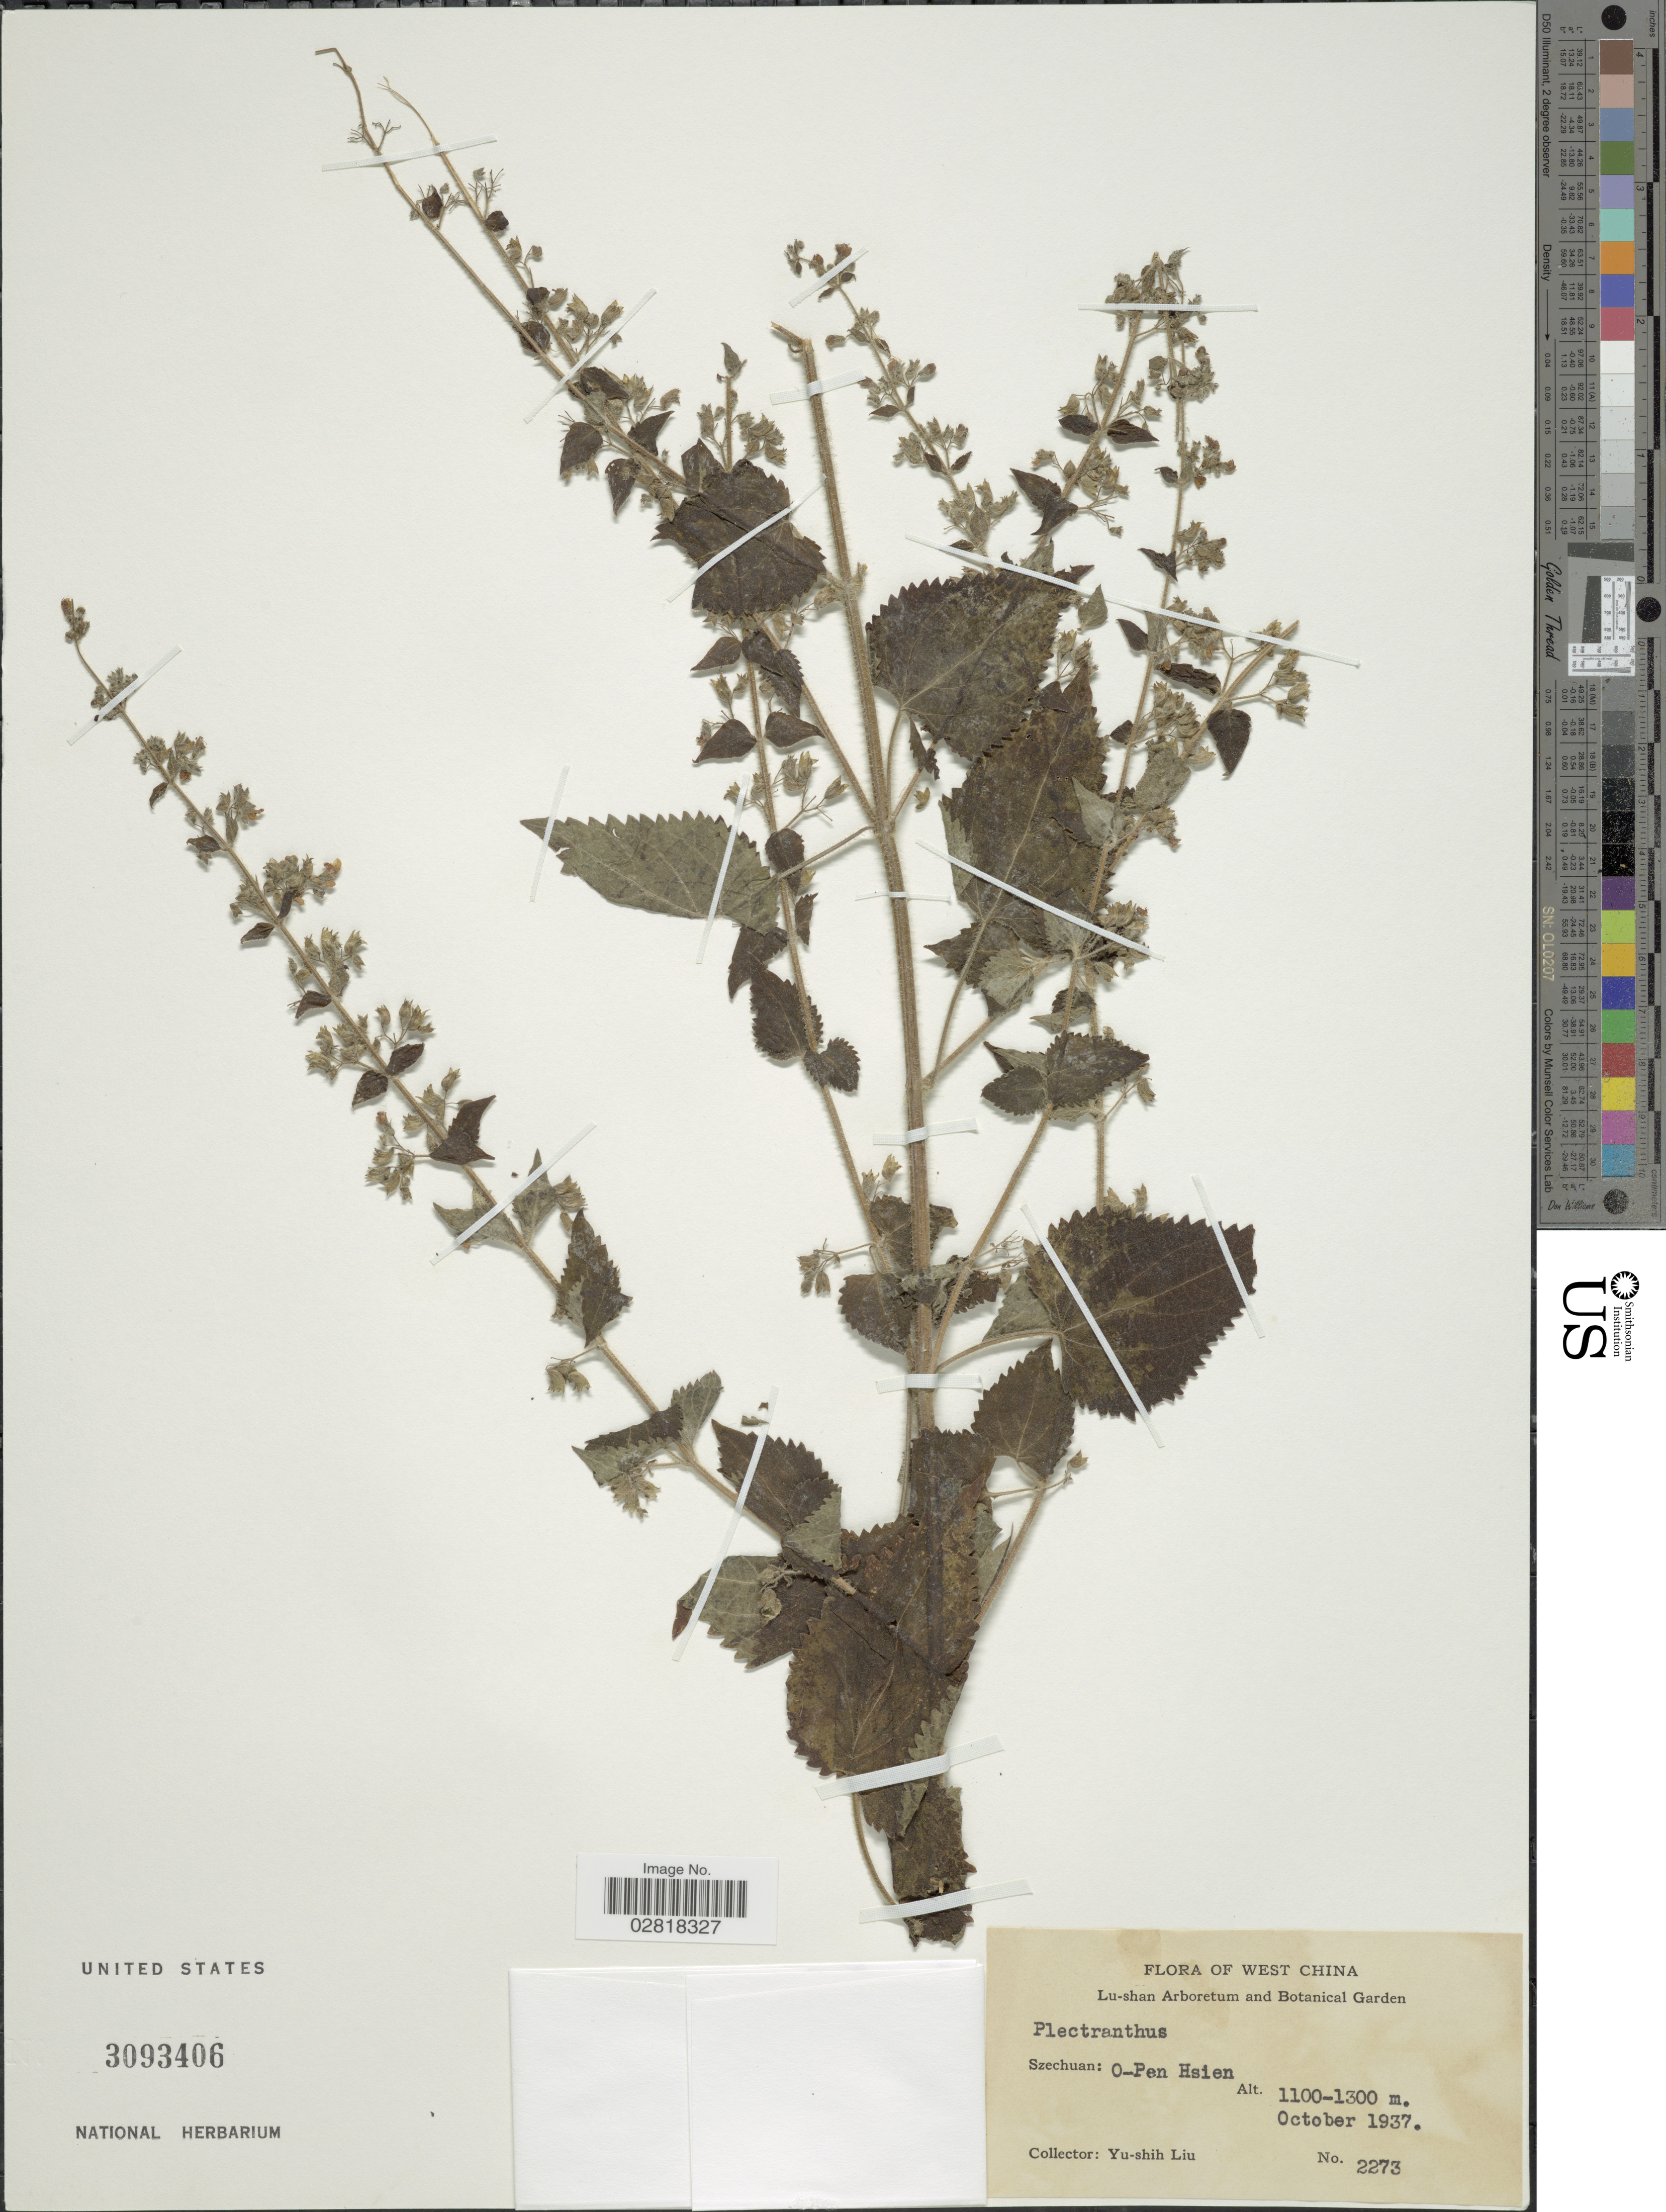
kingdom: Plantae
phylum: Tracheophyta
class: Magnoliopsida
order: Lamiales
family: Lamiaceae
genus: Plectranthus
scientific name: Plectranthus sp.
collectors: Y.-S. Liu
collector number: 2273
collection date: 1937-10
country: China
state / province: Sichuan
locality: West China, Szechuan: O-Pen Hsien.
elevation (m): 1100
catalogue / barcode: US 3093406